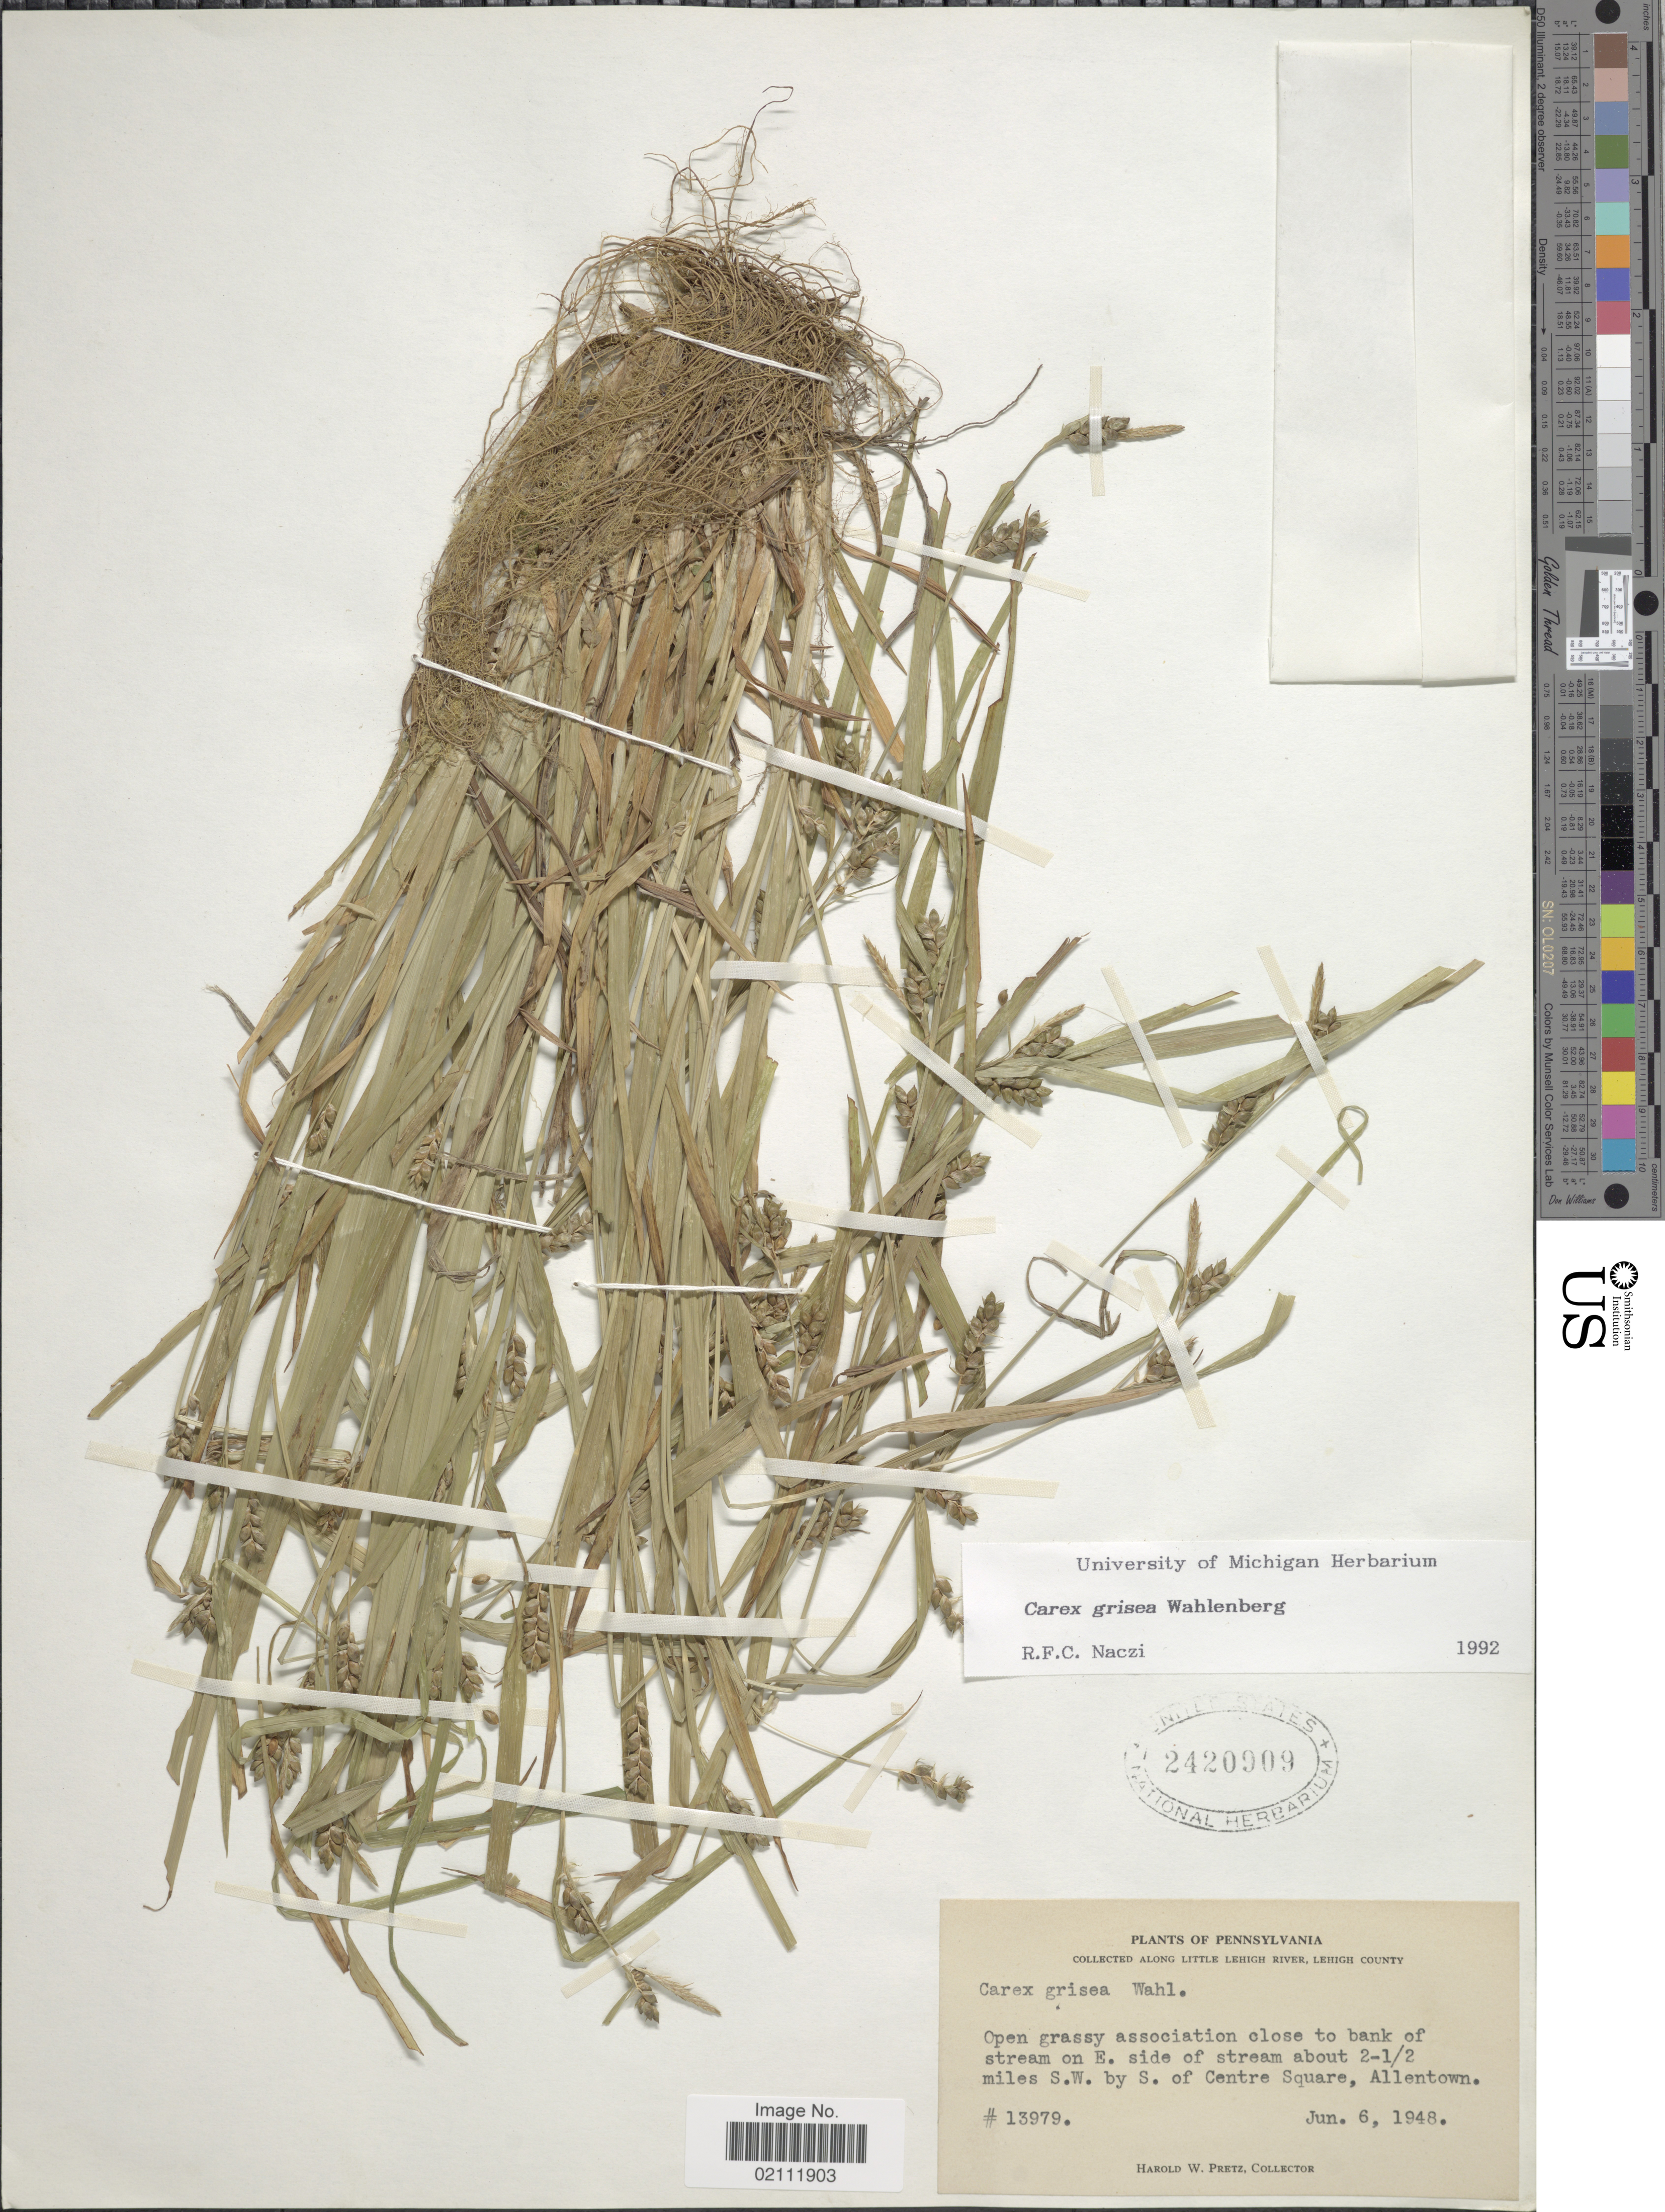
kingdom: Plantae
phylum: Tracheophyta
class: Liliopsida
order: Poales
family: Cyperaceae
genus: Carex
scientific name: Carex grisea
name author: Wahlenb.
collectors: H. W. Pretz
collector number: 13979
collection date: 1948-06-06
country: United States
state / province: Pennsylvania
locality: Along Little Lehigh River, Lehigh County. On E. side of stream about 2-½ miles S.W. by S. of Centre Square, Allentown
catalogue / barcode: US 2420909